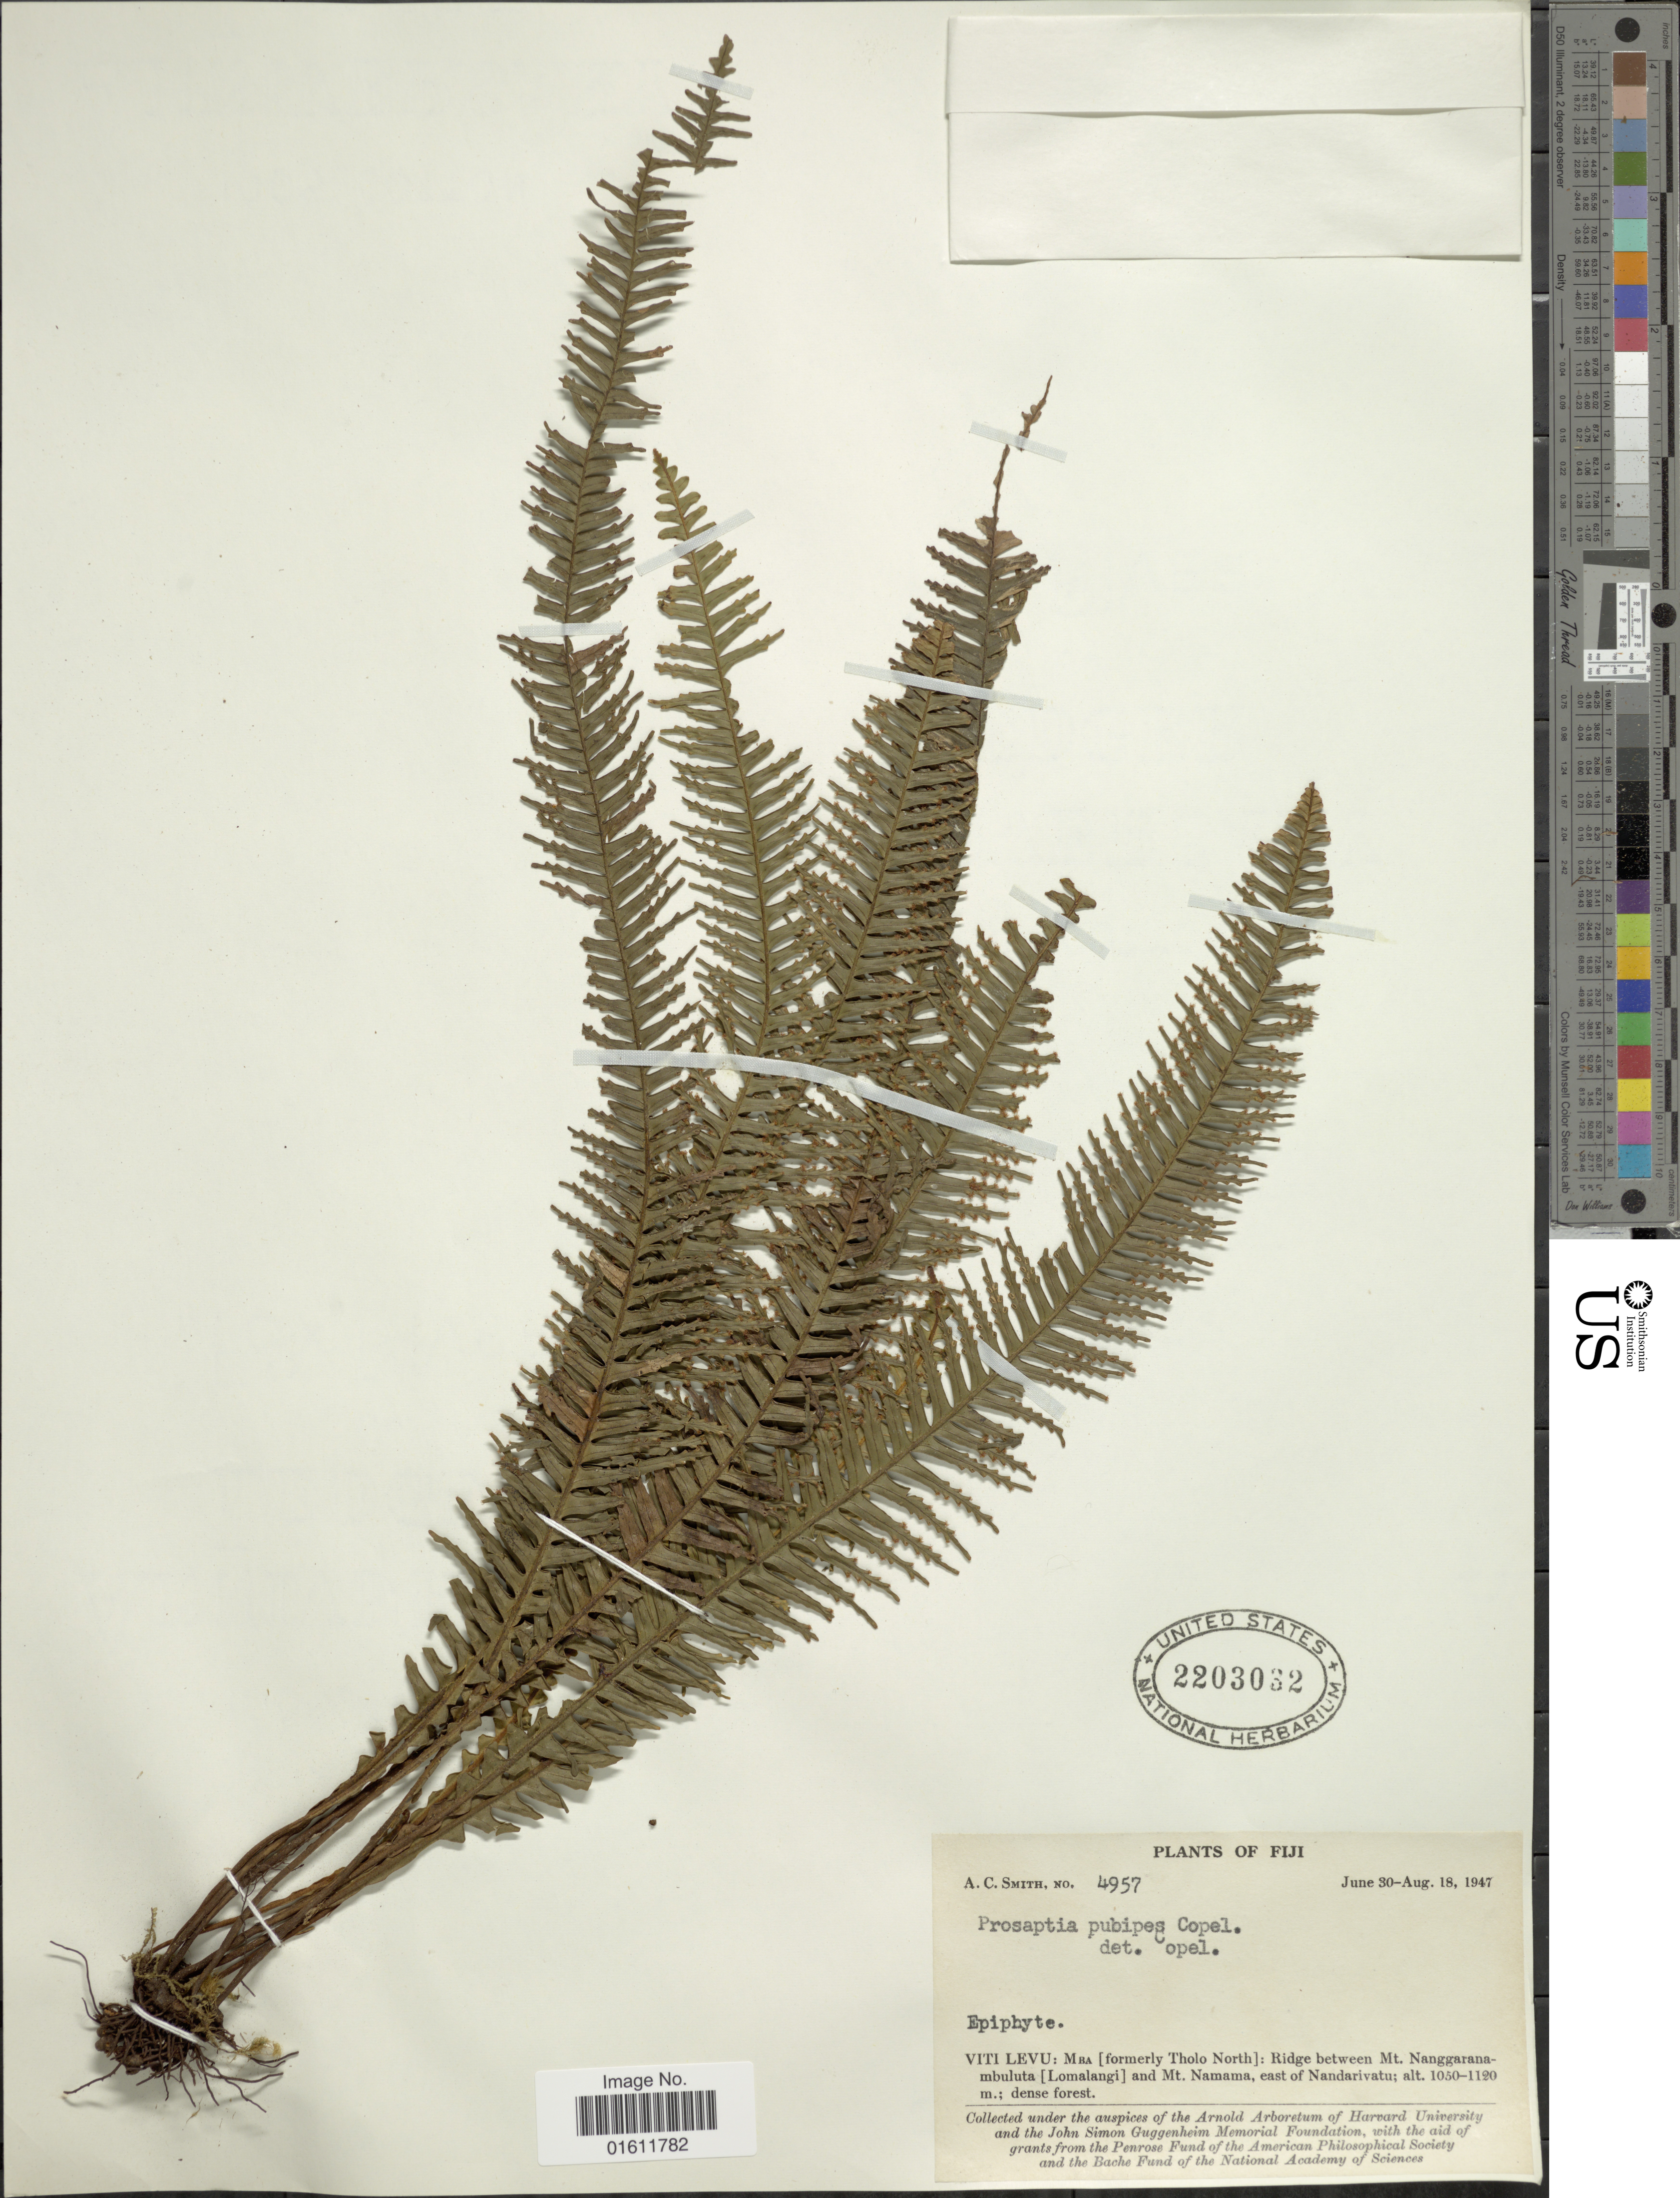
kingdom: Plantae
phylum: Tracheophyta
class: Polypodiopsida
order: Polypodiales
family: Polypodiaceae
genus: Prosaptia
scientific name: Prosaptia pubipes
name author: Copel.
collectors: A. C. Smith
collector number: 4957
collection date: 1947-06-30/1947-08-18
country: Fiji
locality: Viti Levu: Mba (formerly Tholo North): Ridge between Mt. Nanggaranambuluta (Lomalangi) and Mt. Namama, east of Nandarivatu.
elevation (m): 1050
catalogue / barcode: US 2203032